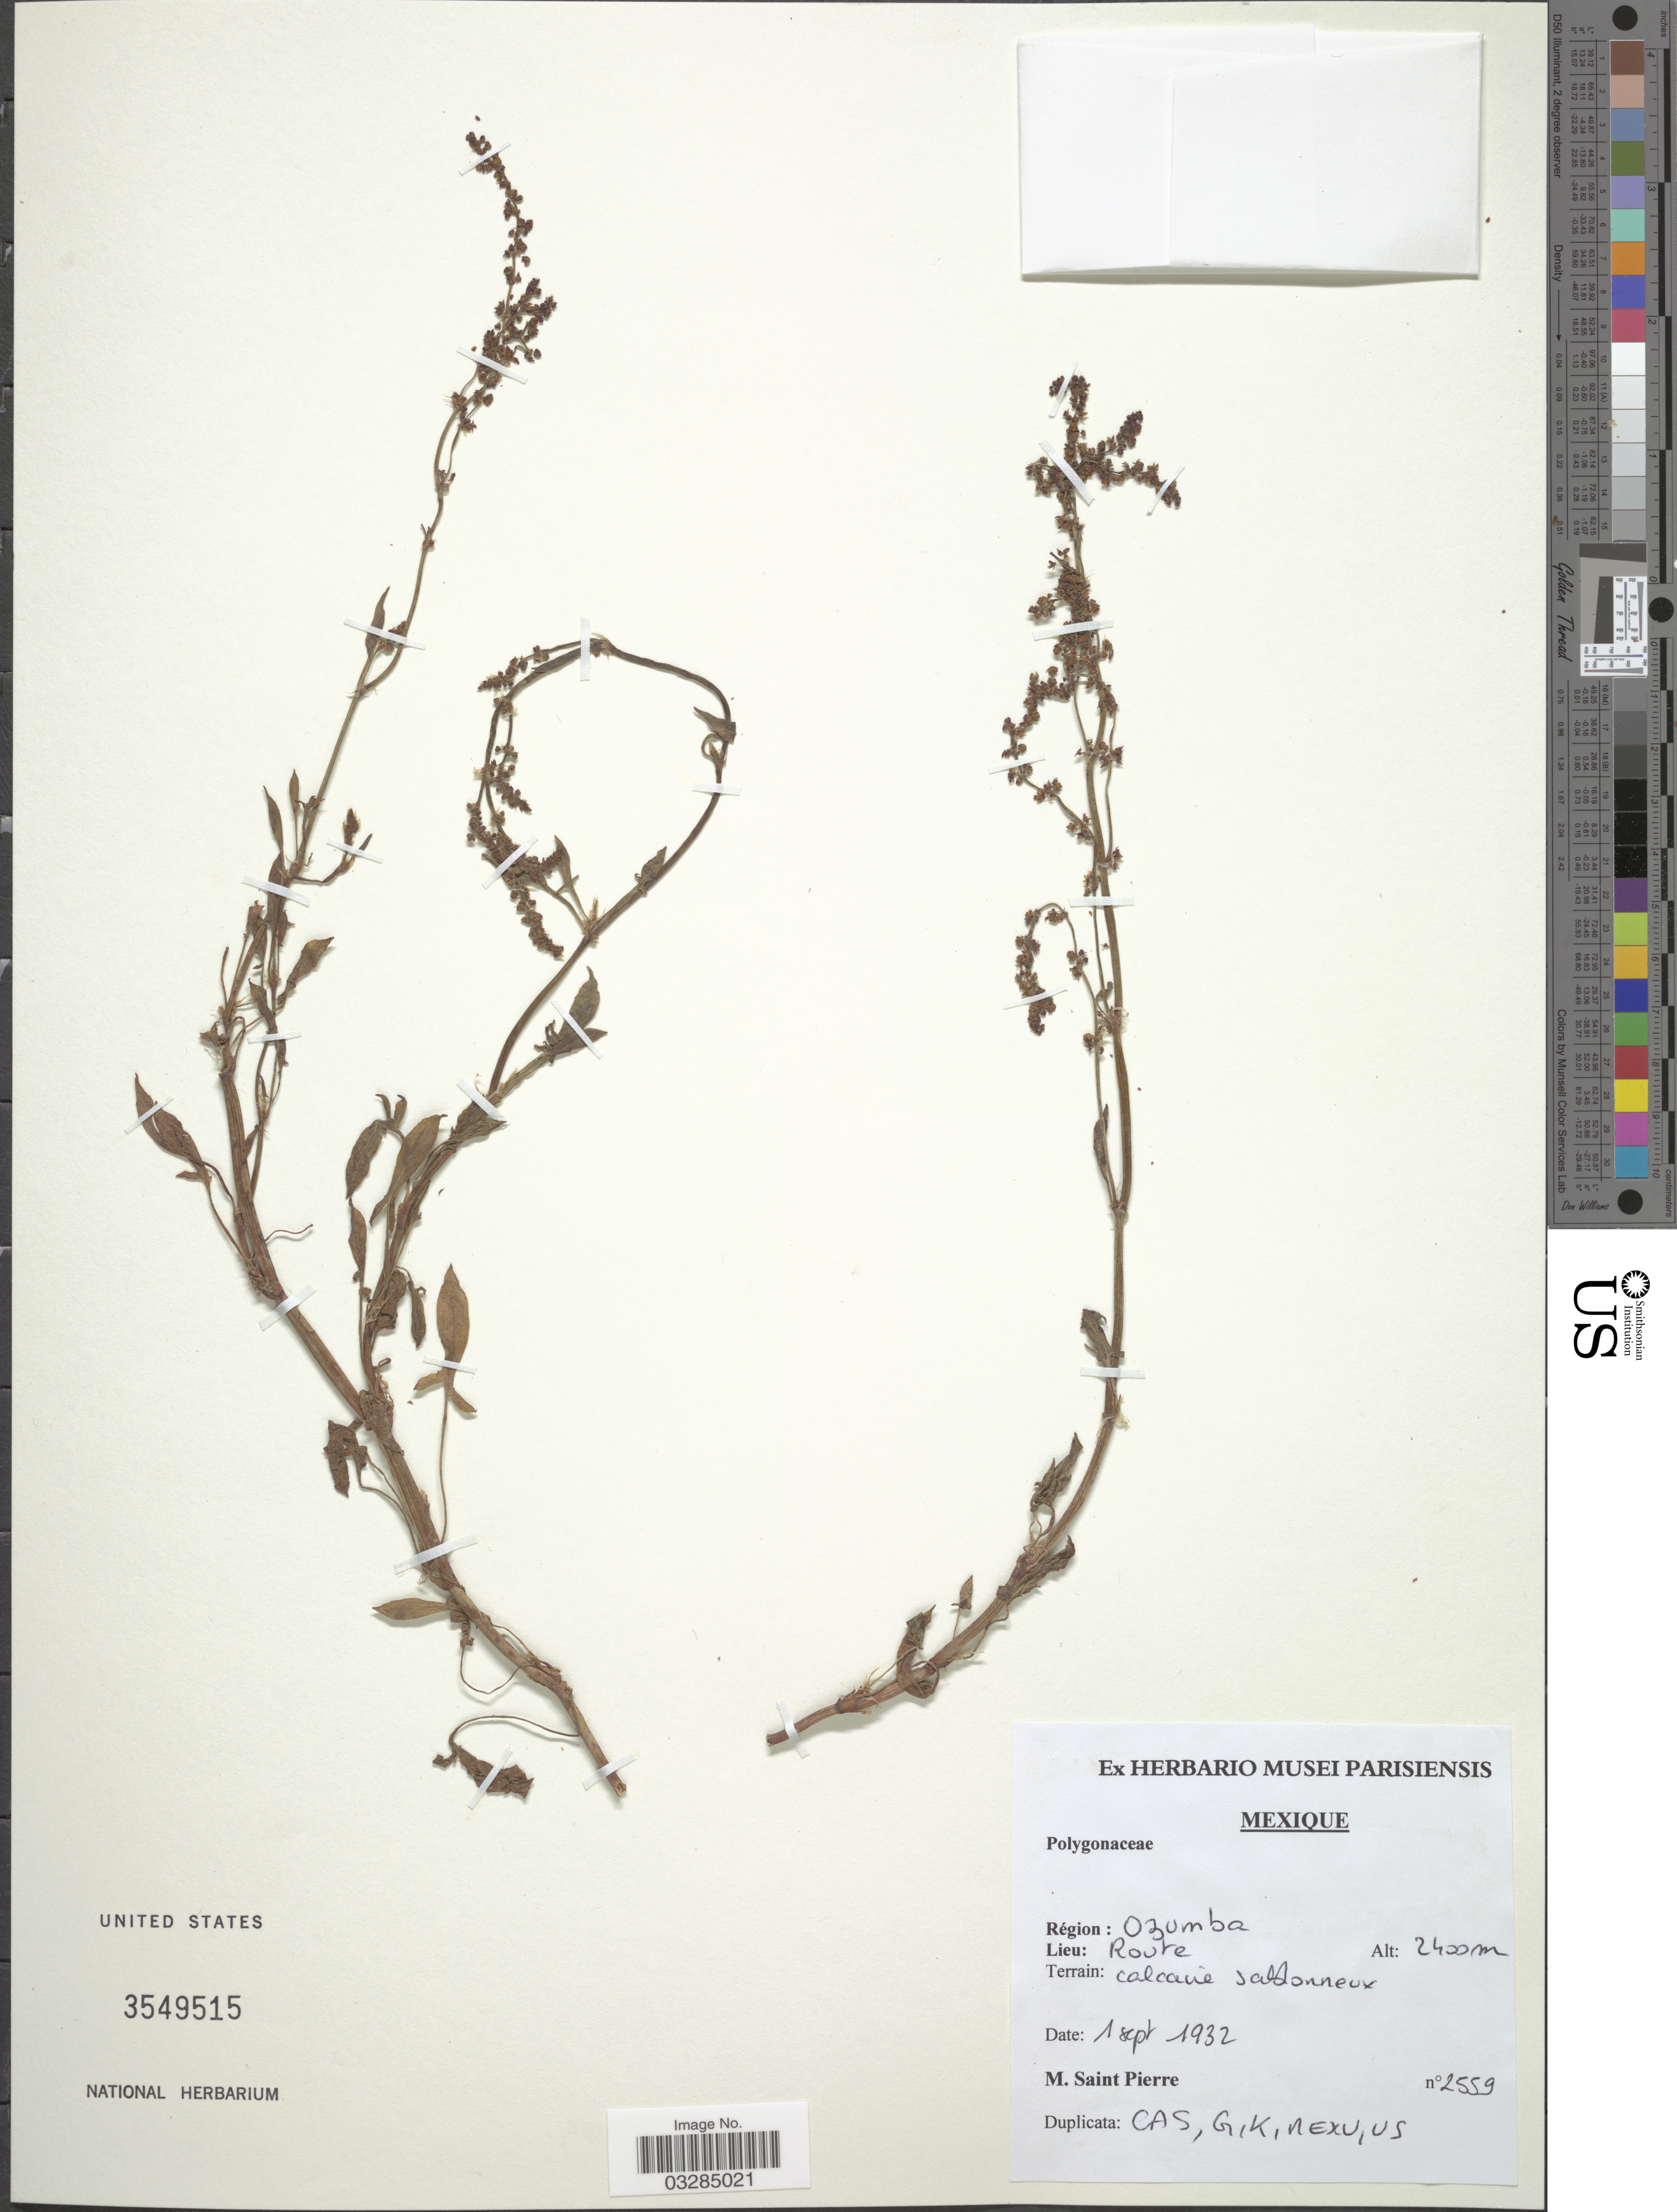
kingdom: Plantae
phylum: Tracheophyta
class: Magnoliopsida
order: Caryophyllales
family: Polygonaceae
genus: Rumex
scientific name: Rumex acetosella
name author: L.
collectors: M. Saint-Pierre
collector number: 2559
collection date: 1932-09-01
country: Mexico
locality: Région: Ozumba, Route.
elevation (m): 2400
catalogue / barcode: US 3549515